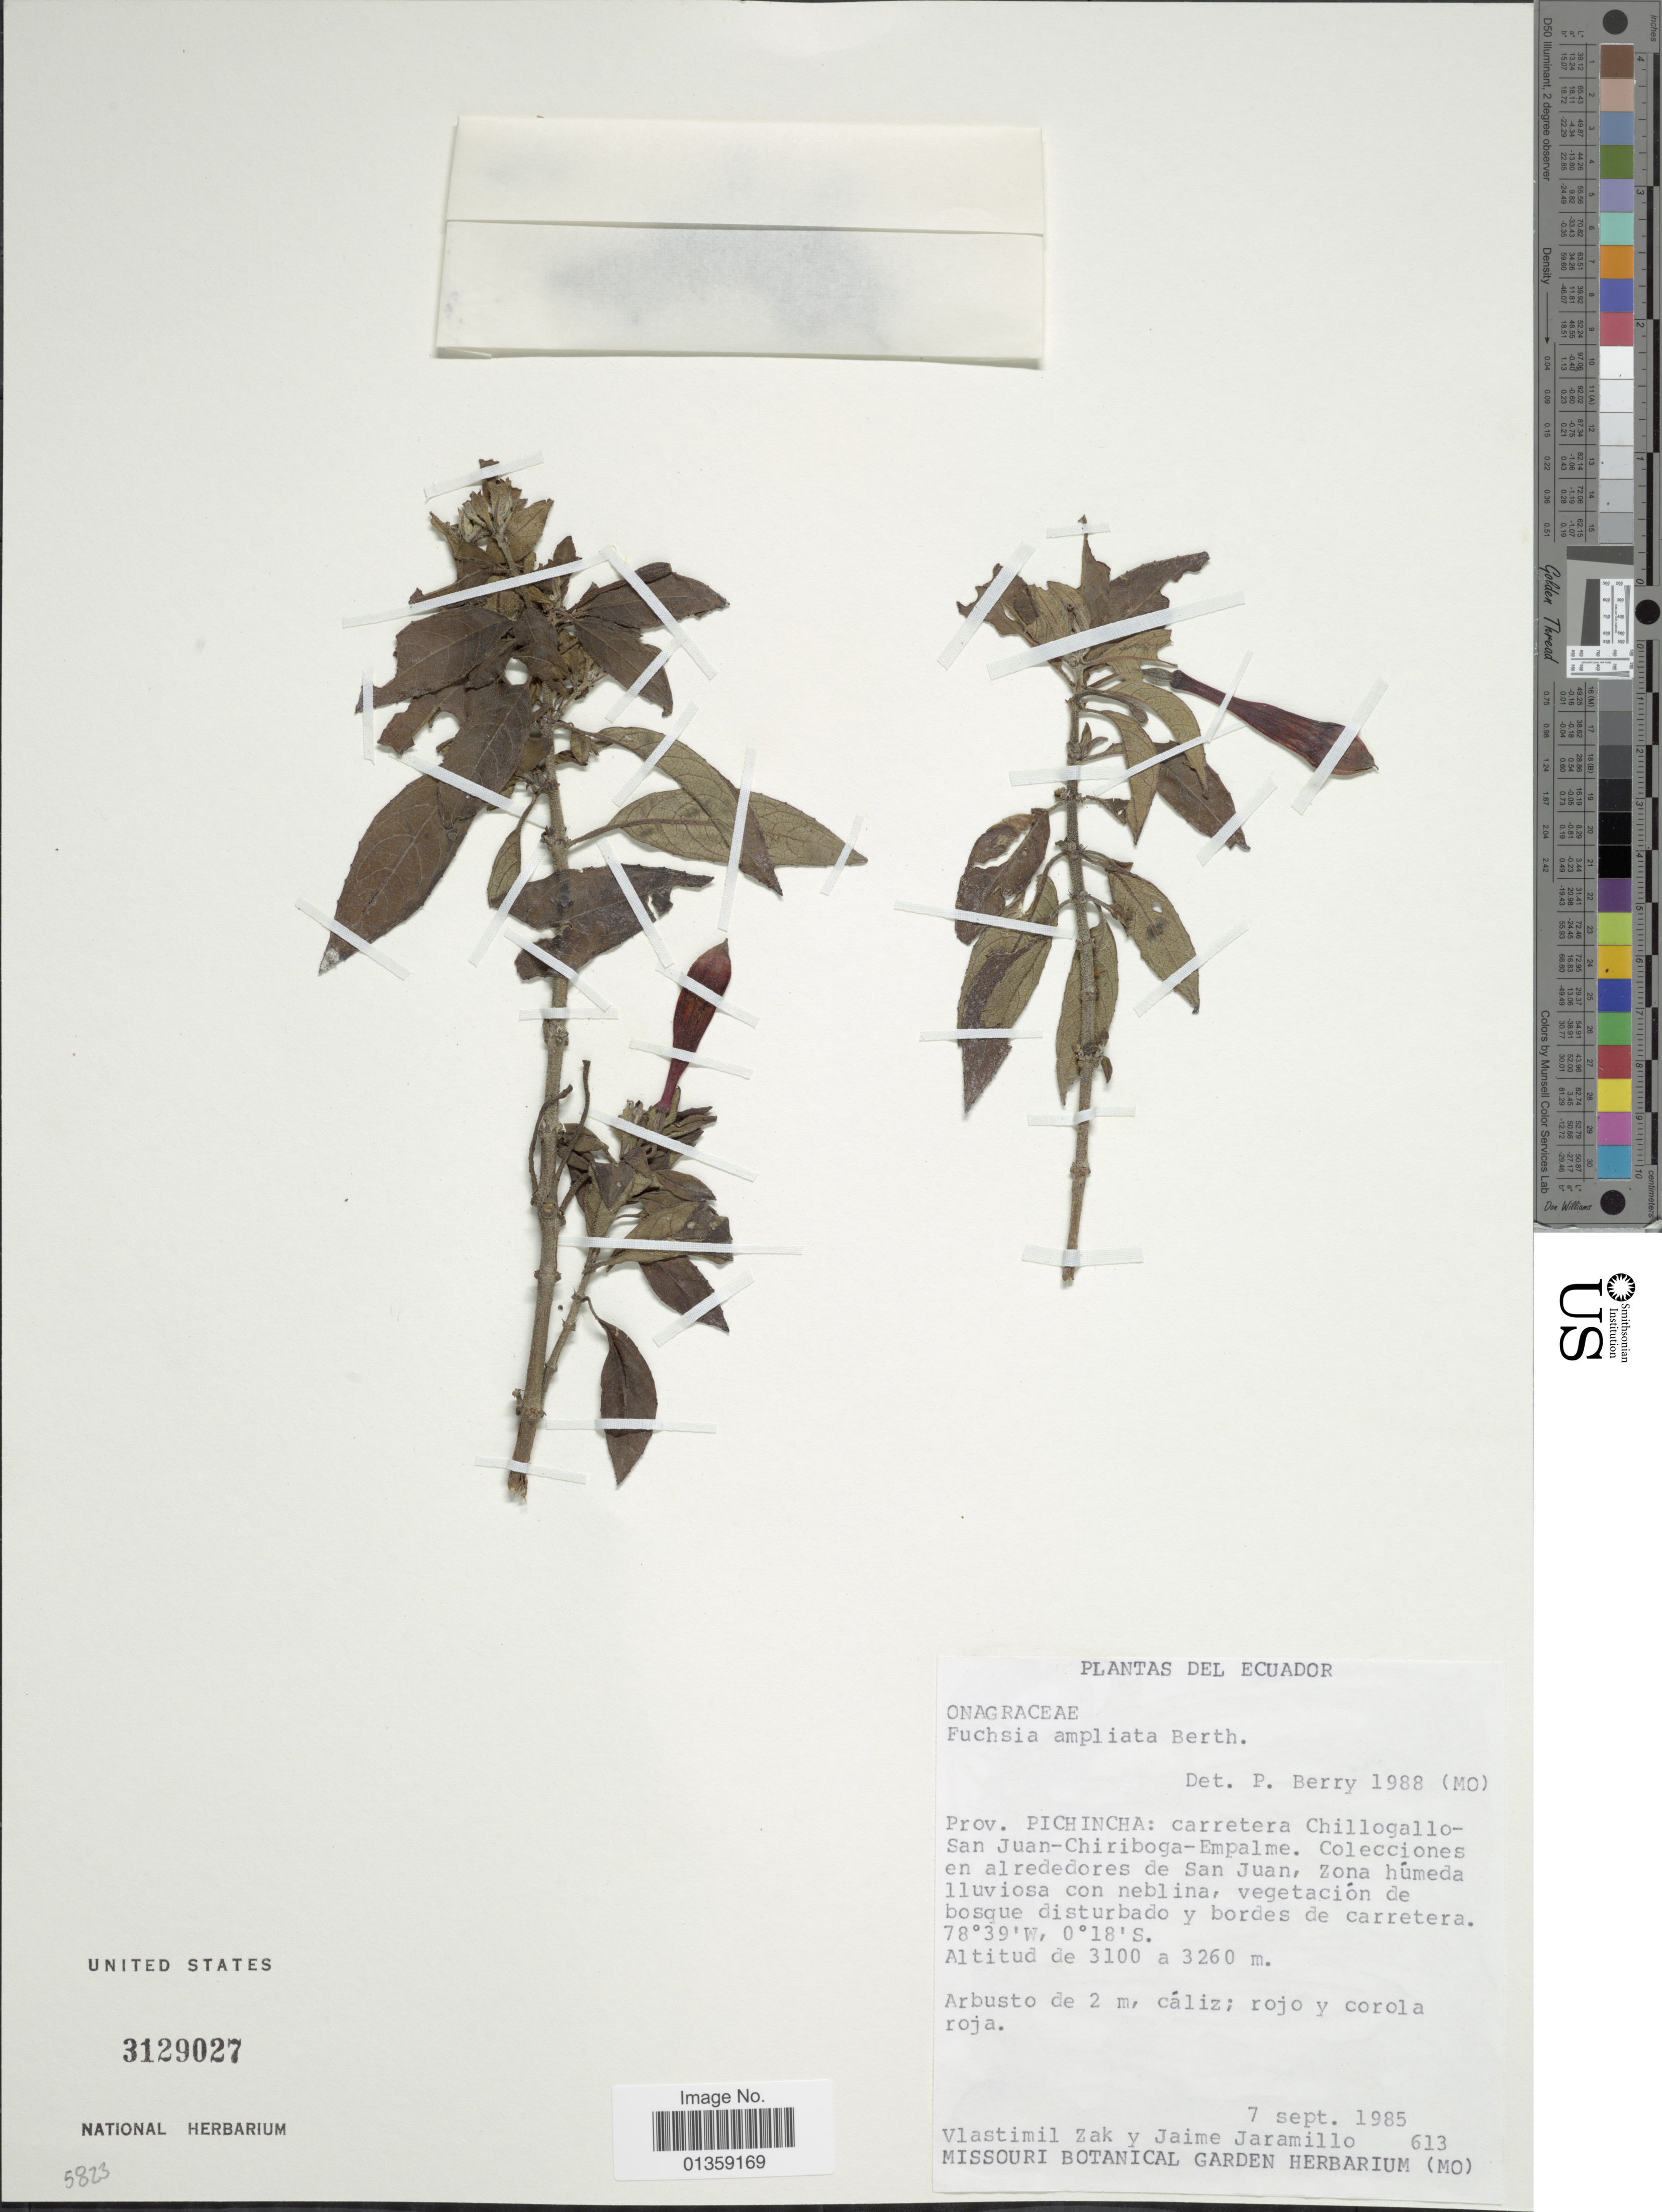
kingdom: Plantae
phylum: Tracheophyta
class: Magnoliopsida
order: Myrtales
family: Onagraceae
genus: Fuchsia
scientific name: Fuchsia ampliata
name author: Benth.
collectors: V. Zak & J. L. Jaramillo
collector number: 613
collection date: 1985-09-07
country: Ecuador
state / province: Pichincha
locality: Carretera Chillogallo-San Juan - Chiriboga-Empalme. Colecciones en alrededores de San Juan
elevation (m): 3260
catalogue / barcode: US 3129027